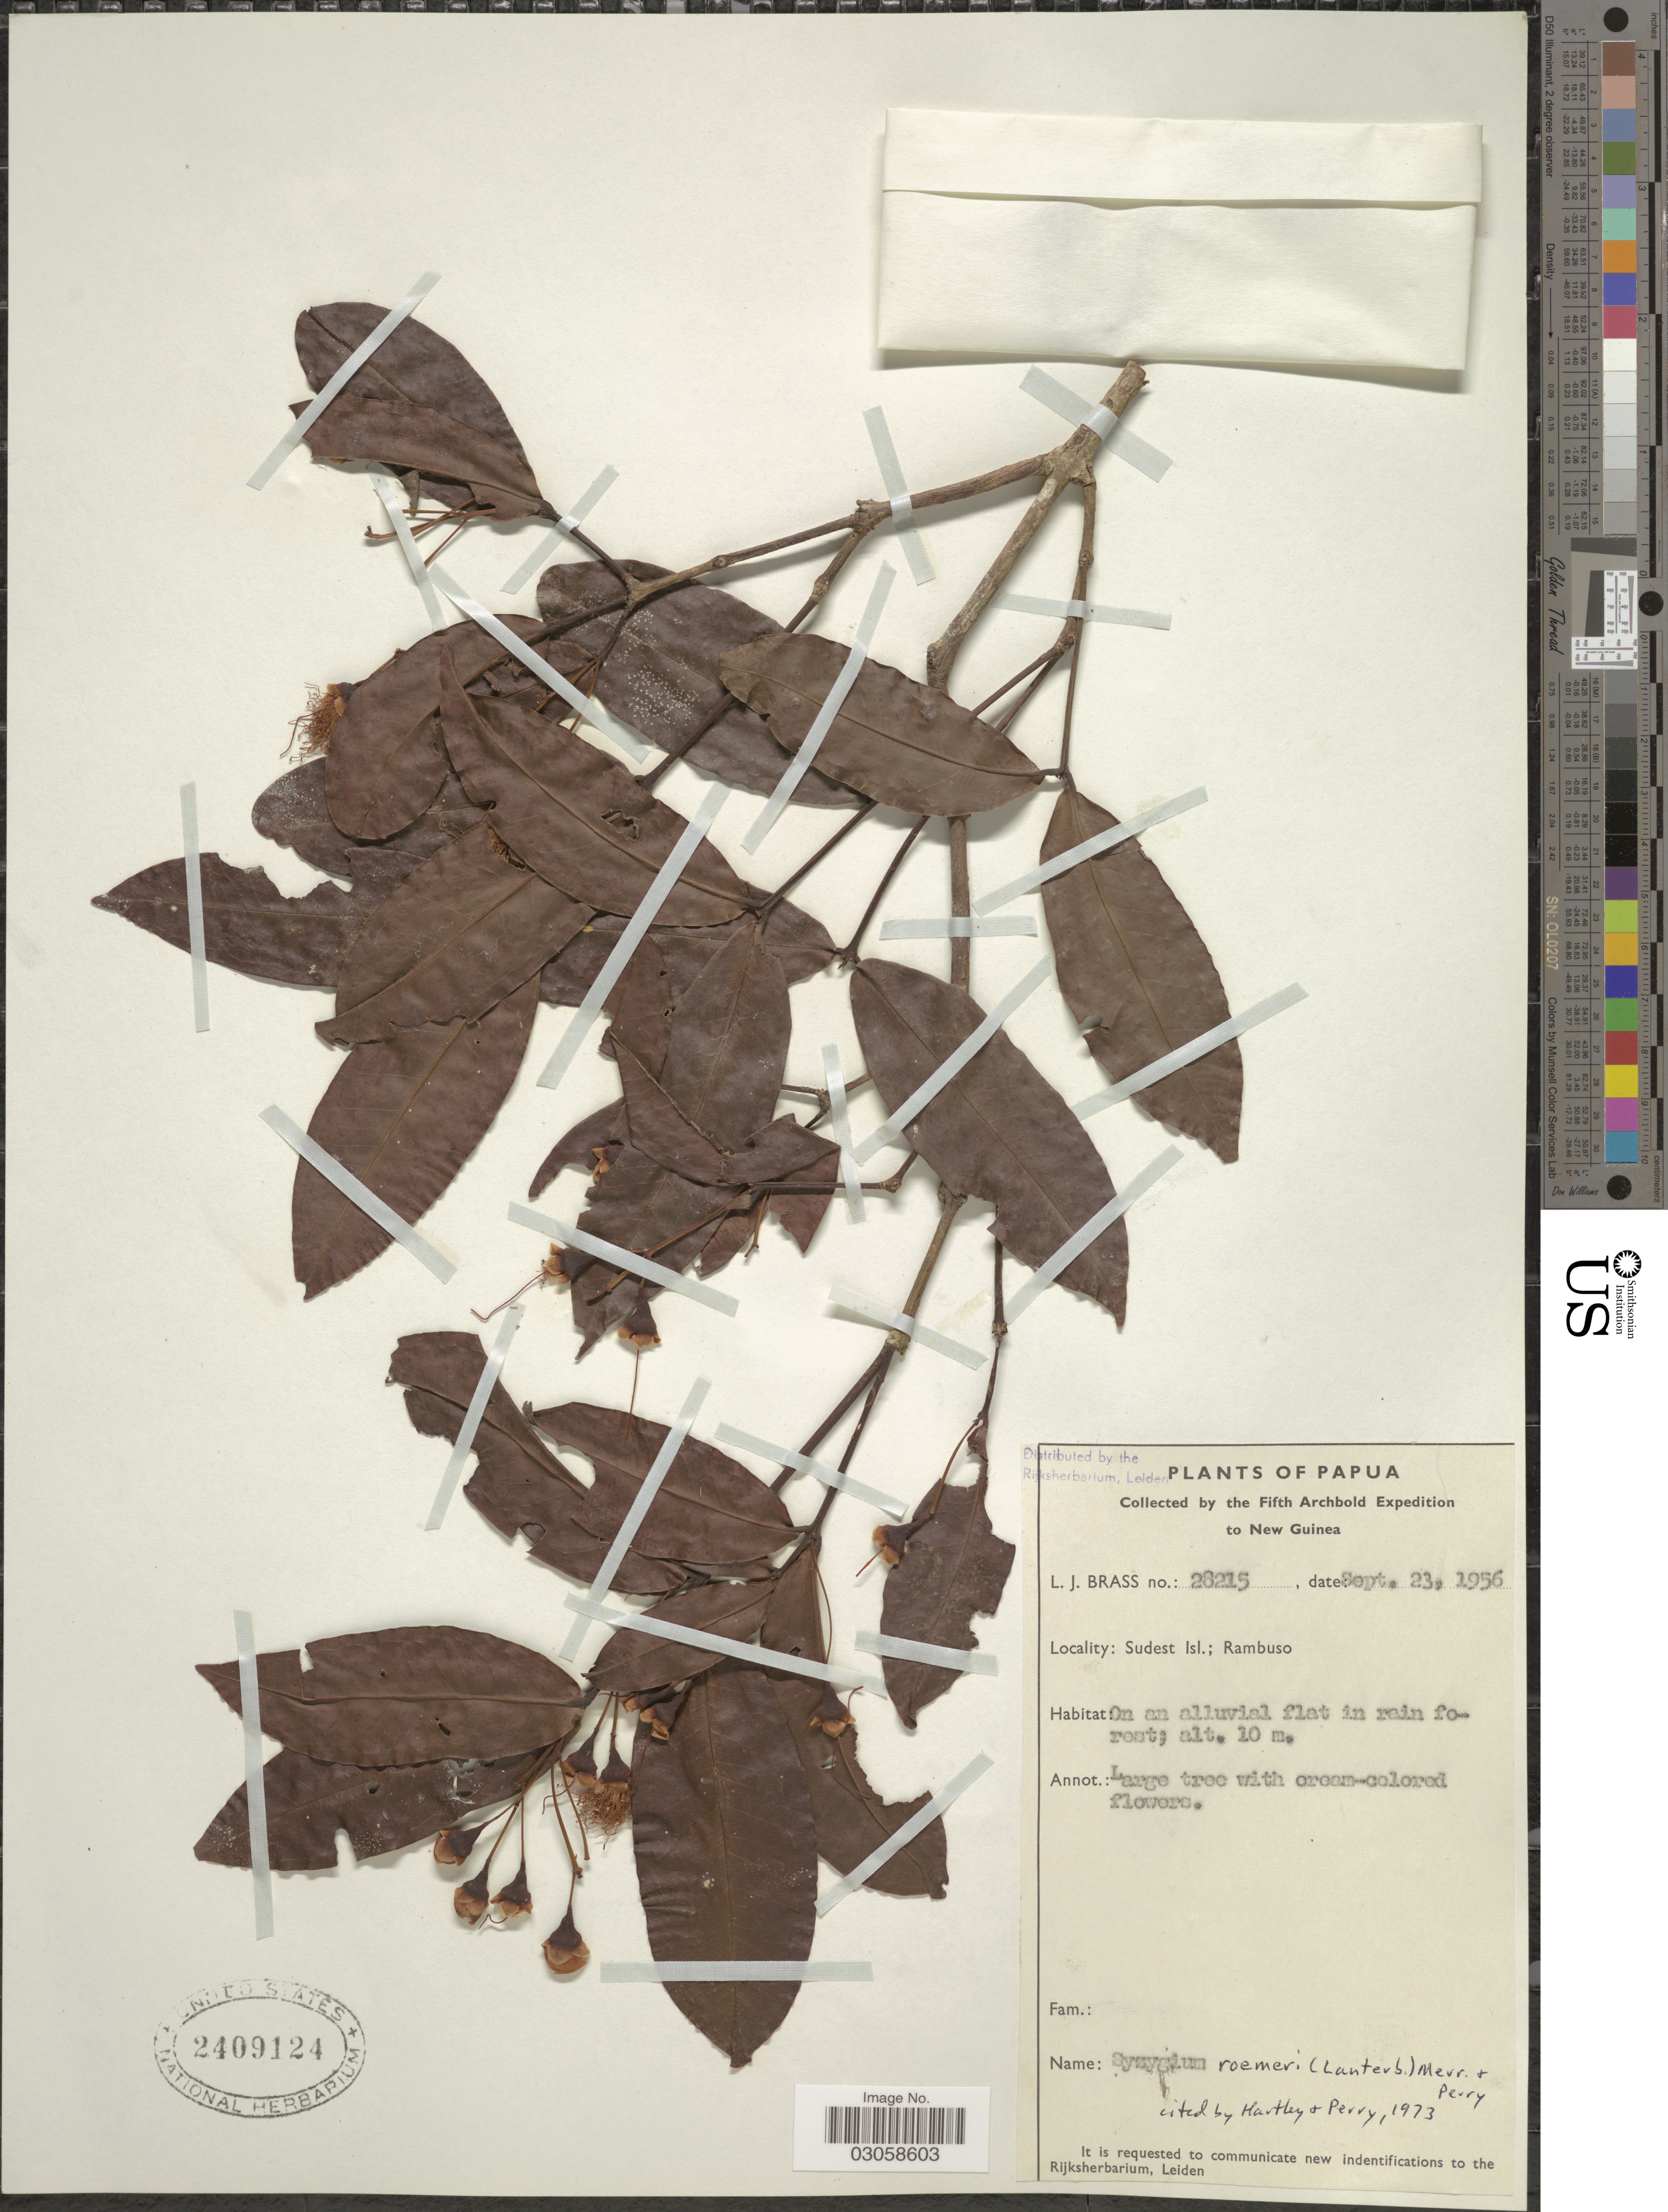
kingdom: Plantae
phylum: Tracheophyta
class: Magnoliopsida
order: Myrtales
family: Myrtaceae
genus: Syzygium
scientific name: Syzygium roemeri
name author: Merr. & L.M. Perry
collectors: L. J. Brass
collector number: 28215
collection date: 1956-09-23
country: Papua New Guinea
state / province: Milne Bay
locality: Papua, New Guinea, Sudest Isl.; Rambuso.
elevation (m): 10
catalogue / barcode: US 2409124